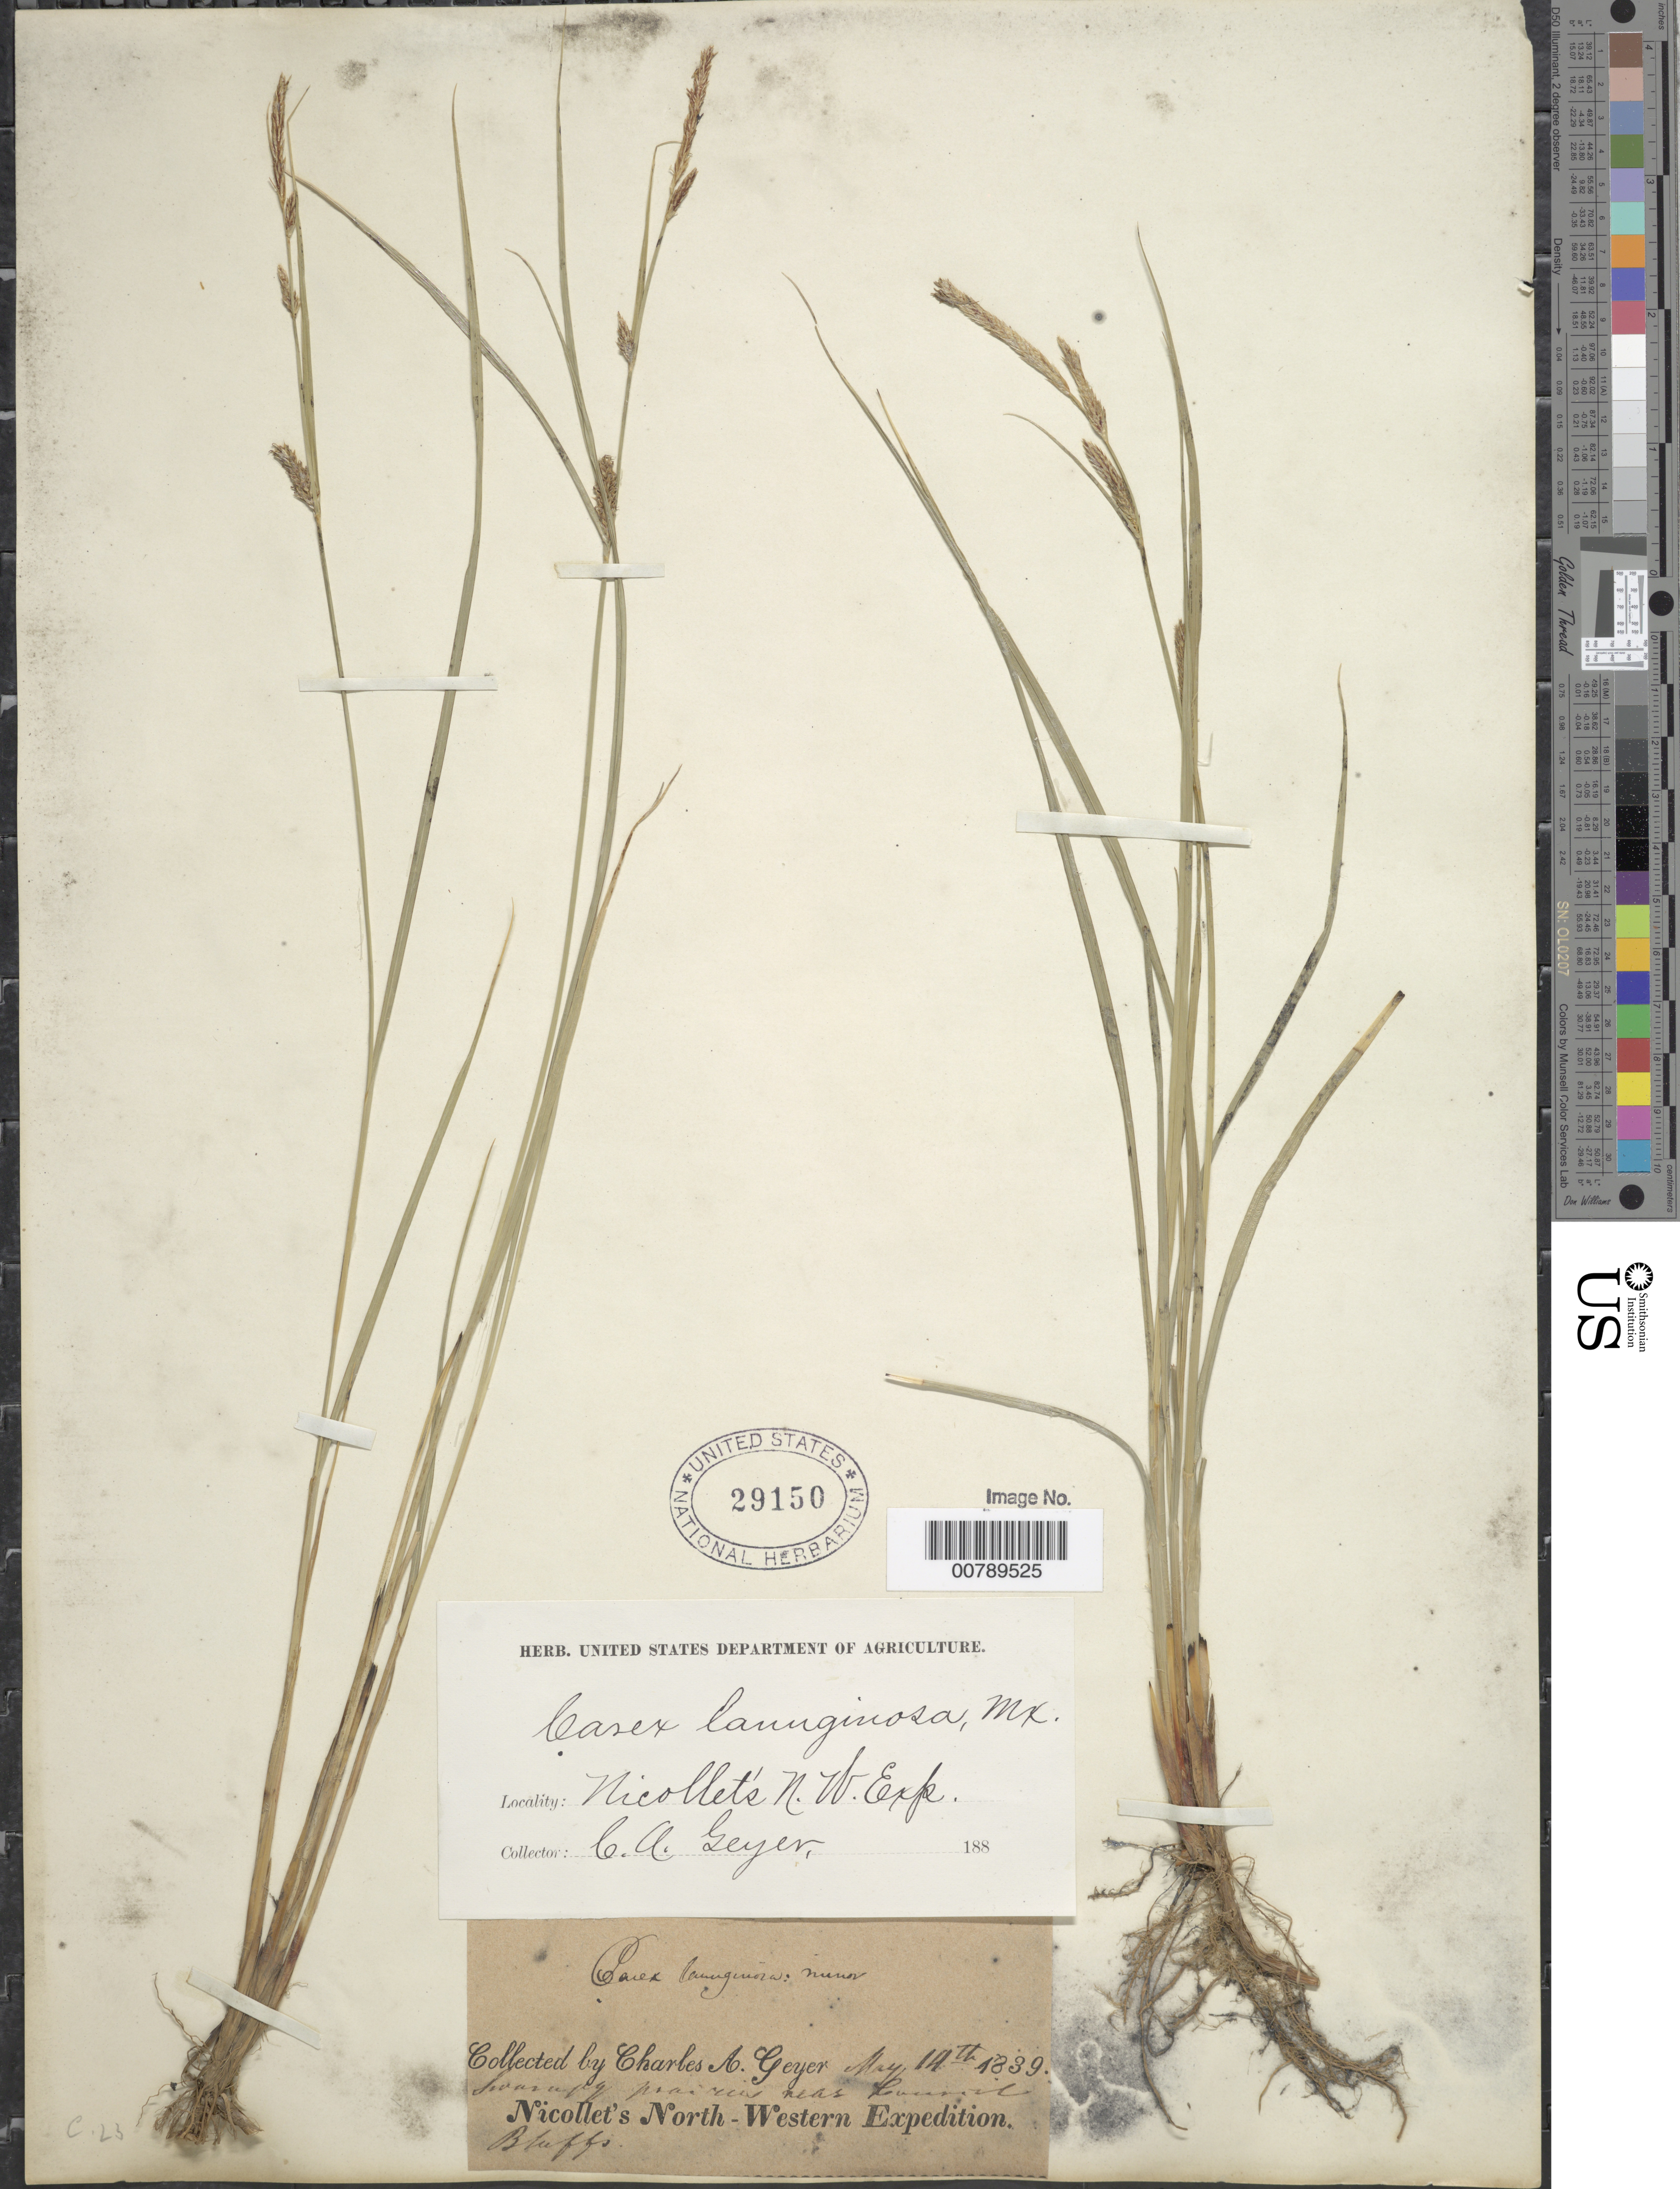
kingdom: Plantae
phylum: Tracheophyta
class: Liliopsida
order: Poales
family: Cyperaceae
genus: Carex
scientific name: Carex pellita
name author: Muhl. ex Willd.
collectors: C. A. Geyer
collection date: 1838-08-14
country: United States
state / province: Iowa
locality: Swampy prairies near Council Bluffs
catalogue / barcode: US 29150